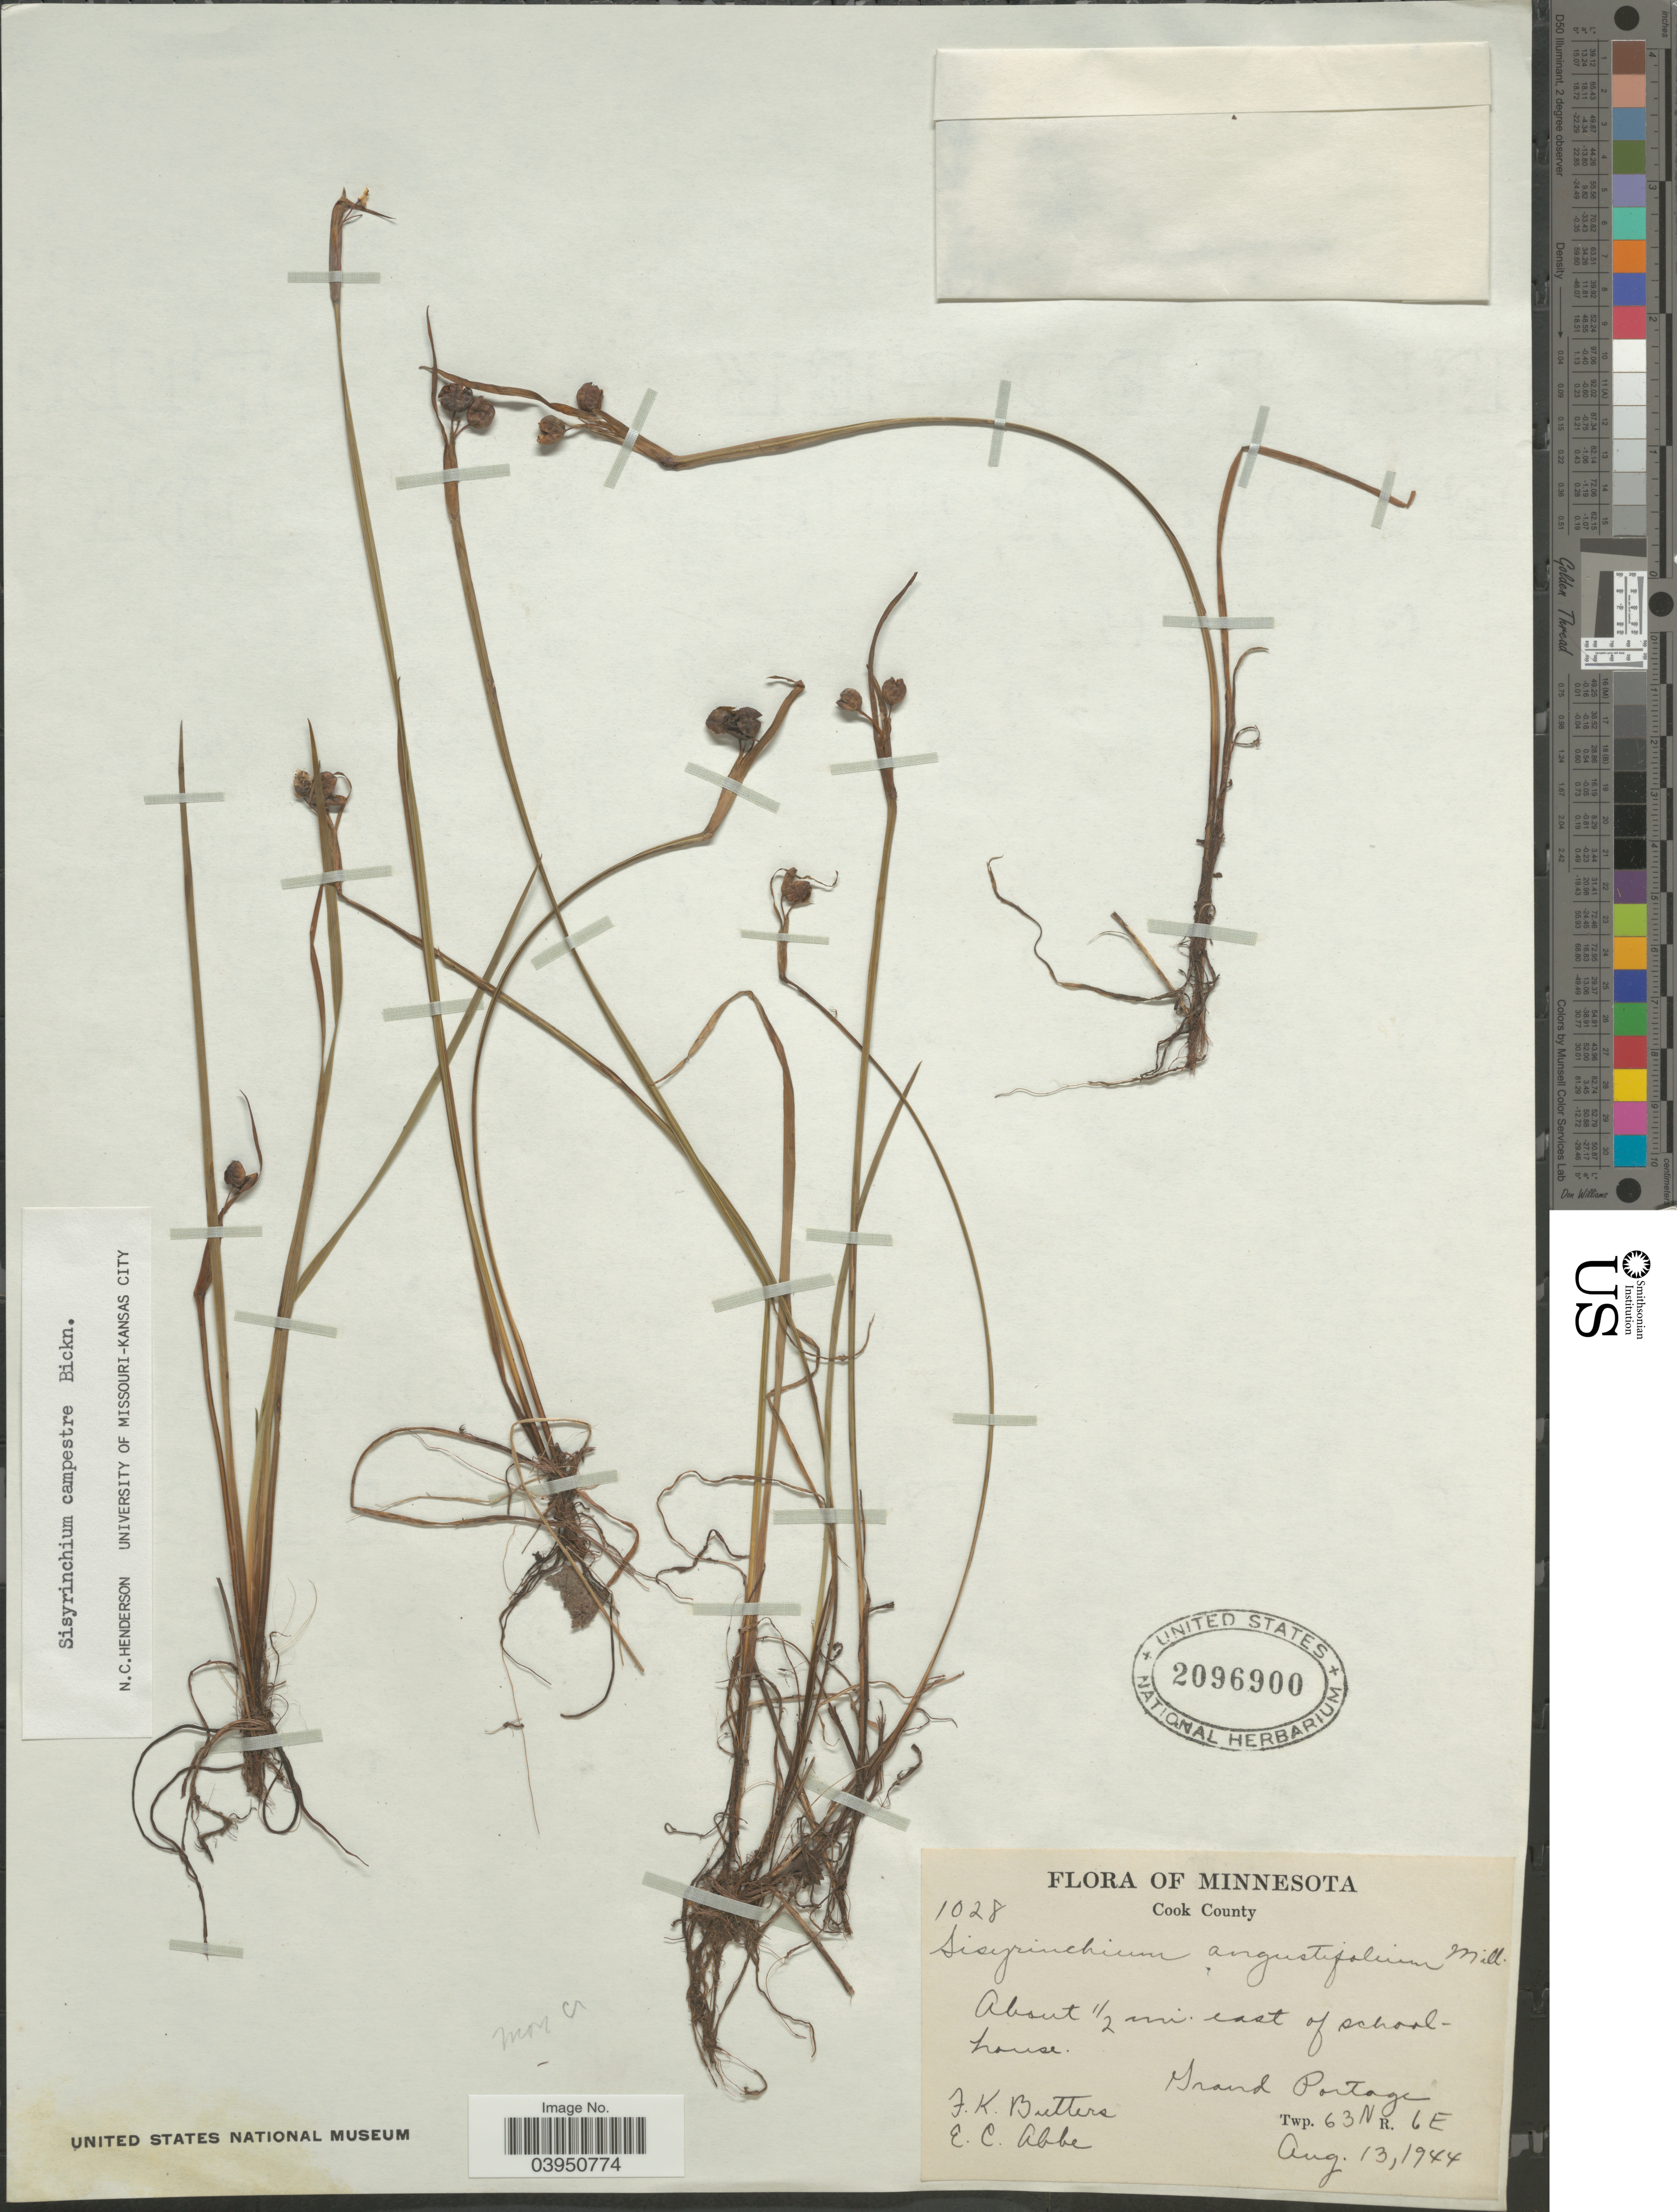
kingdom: Plantae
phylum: Tracheophyta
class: Liliopsida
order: Asparagales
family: Iridaceae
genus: Sisyrinchium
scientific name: Sisyrinchium campestre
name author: E.P. Bicknell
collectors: F. K. Butters & E. C. Abbe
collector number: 1028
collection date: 1944-08-13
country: United States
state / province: Minnesota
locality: Cook County. About ½ mi. east of schoolhouse. Grand Portage. Twp 63 N R. 6 E.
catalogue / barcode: US 2096900